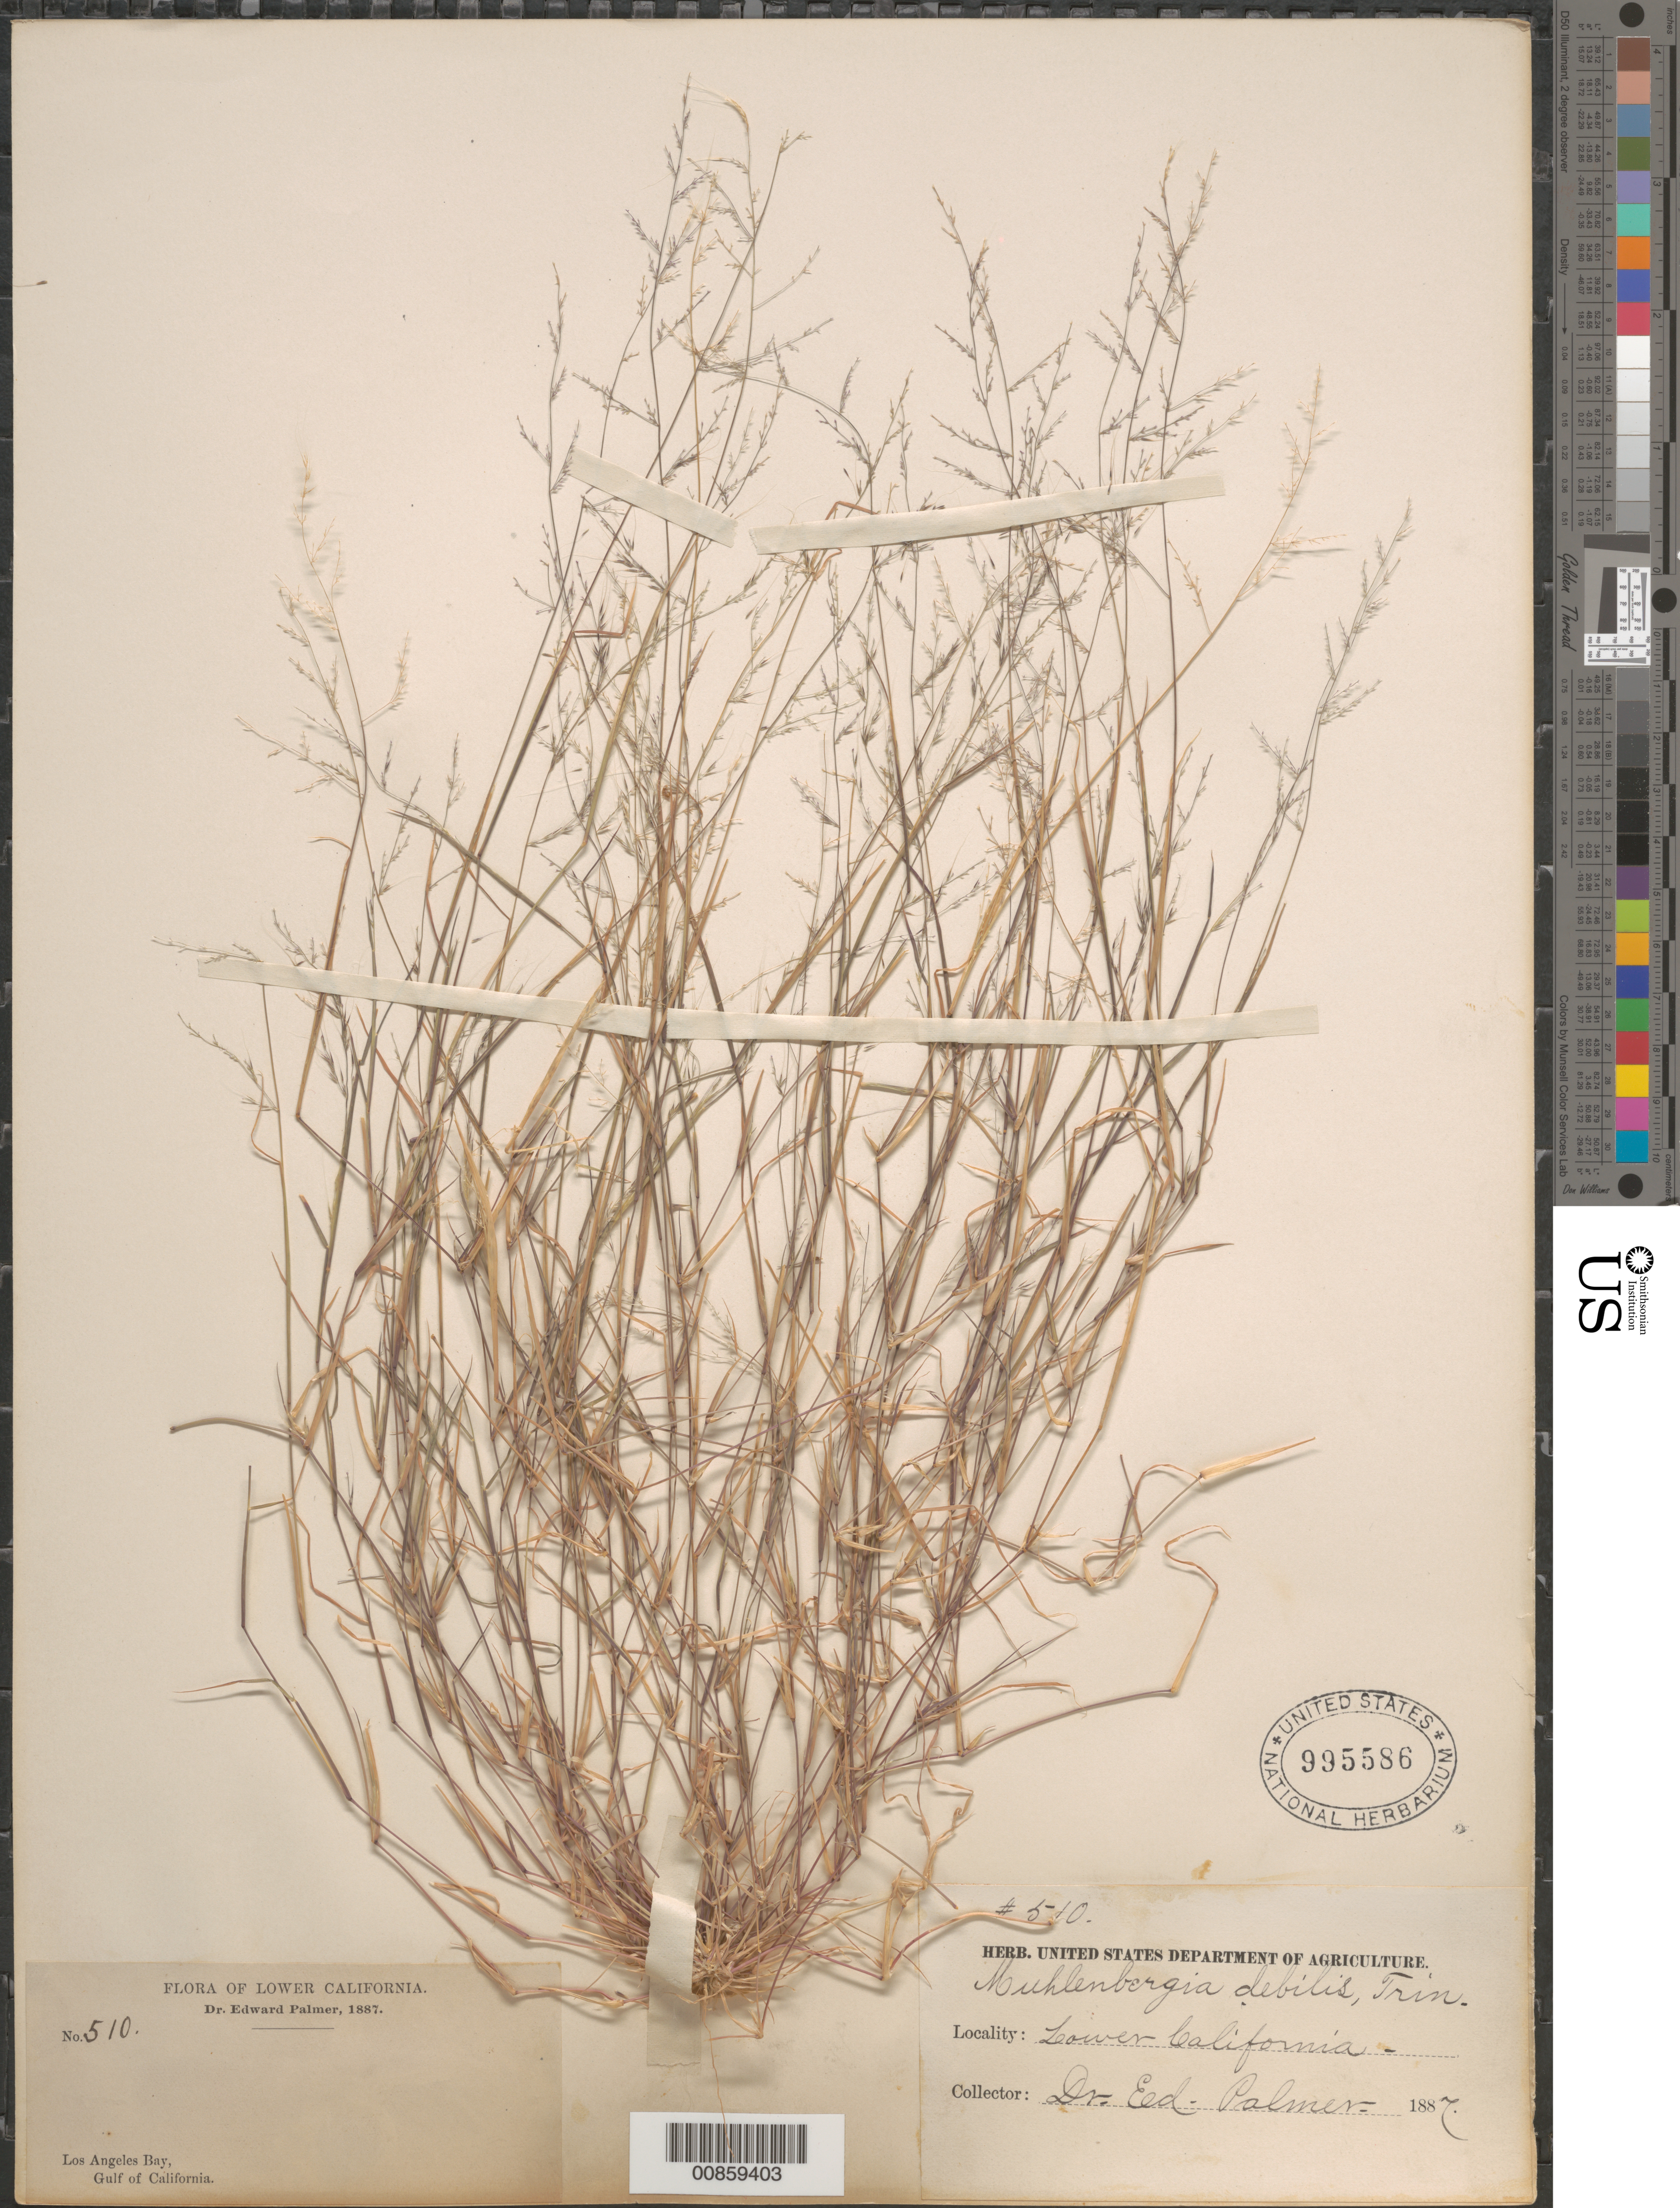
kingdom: Plantae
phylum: Tracheophyta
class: Liliopsida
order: Poales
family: Poaceae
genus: Muhlenbergia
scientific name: Muhlenbergia microsperma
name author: (DC.) Kunth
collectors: E. Palmer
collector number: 510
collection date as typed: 1887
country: Mexico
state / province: Sonora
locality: Guaymas, Son.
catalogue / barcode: US 995586